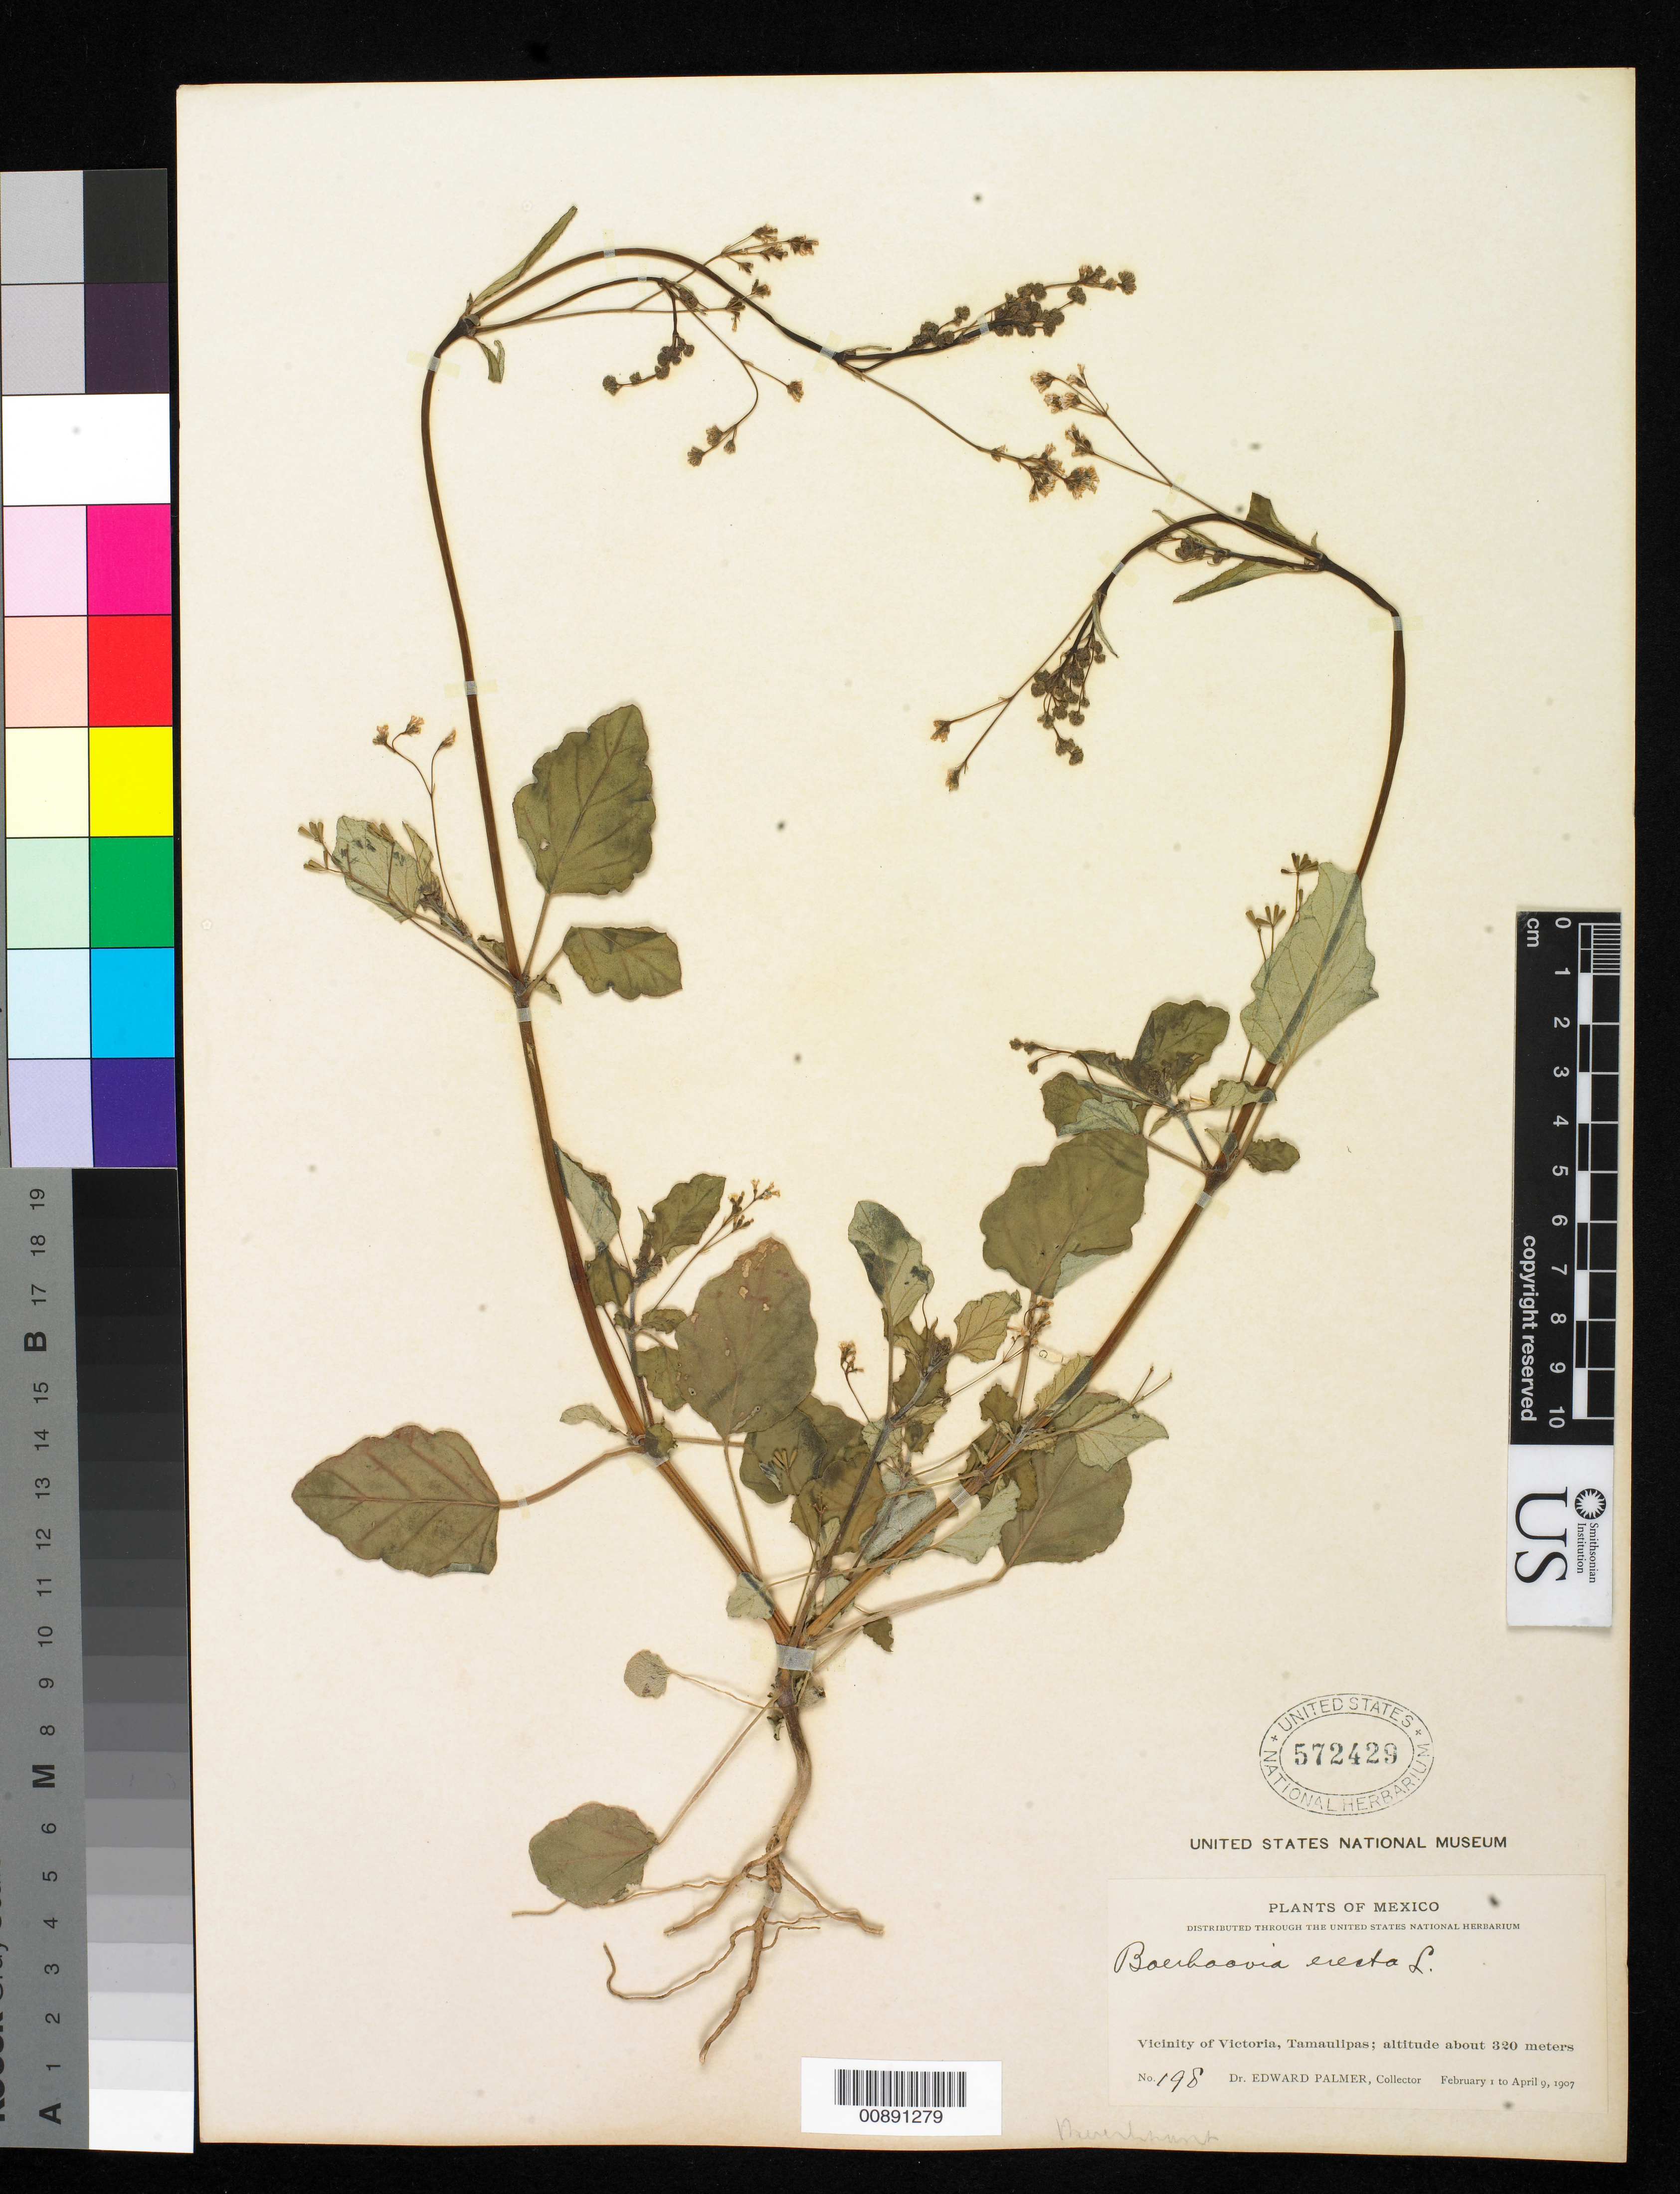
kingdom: Plantae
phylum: Tracheophyta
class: Magnoliopsida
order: Caryophyllales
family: Nyctaginaceae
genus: Boerhavia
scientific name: Boerhavia erecta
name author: L.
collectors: E. Palmer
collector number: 198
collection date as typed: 01 Feb 1907 to 09 Apr 1907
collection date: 1907-02-01/1907-04-09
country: Mexico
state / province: Tamaulipas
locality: Vicinity of Victoria.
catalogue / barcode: US 572429